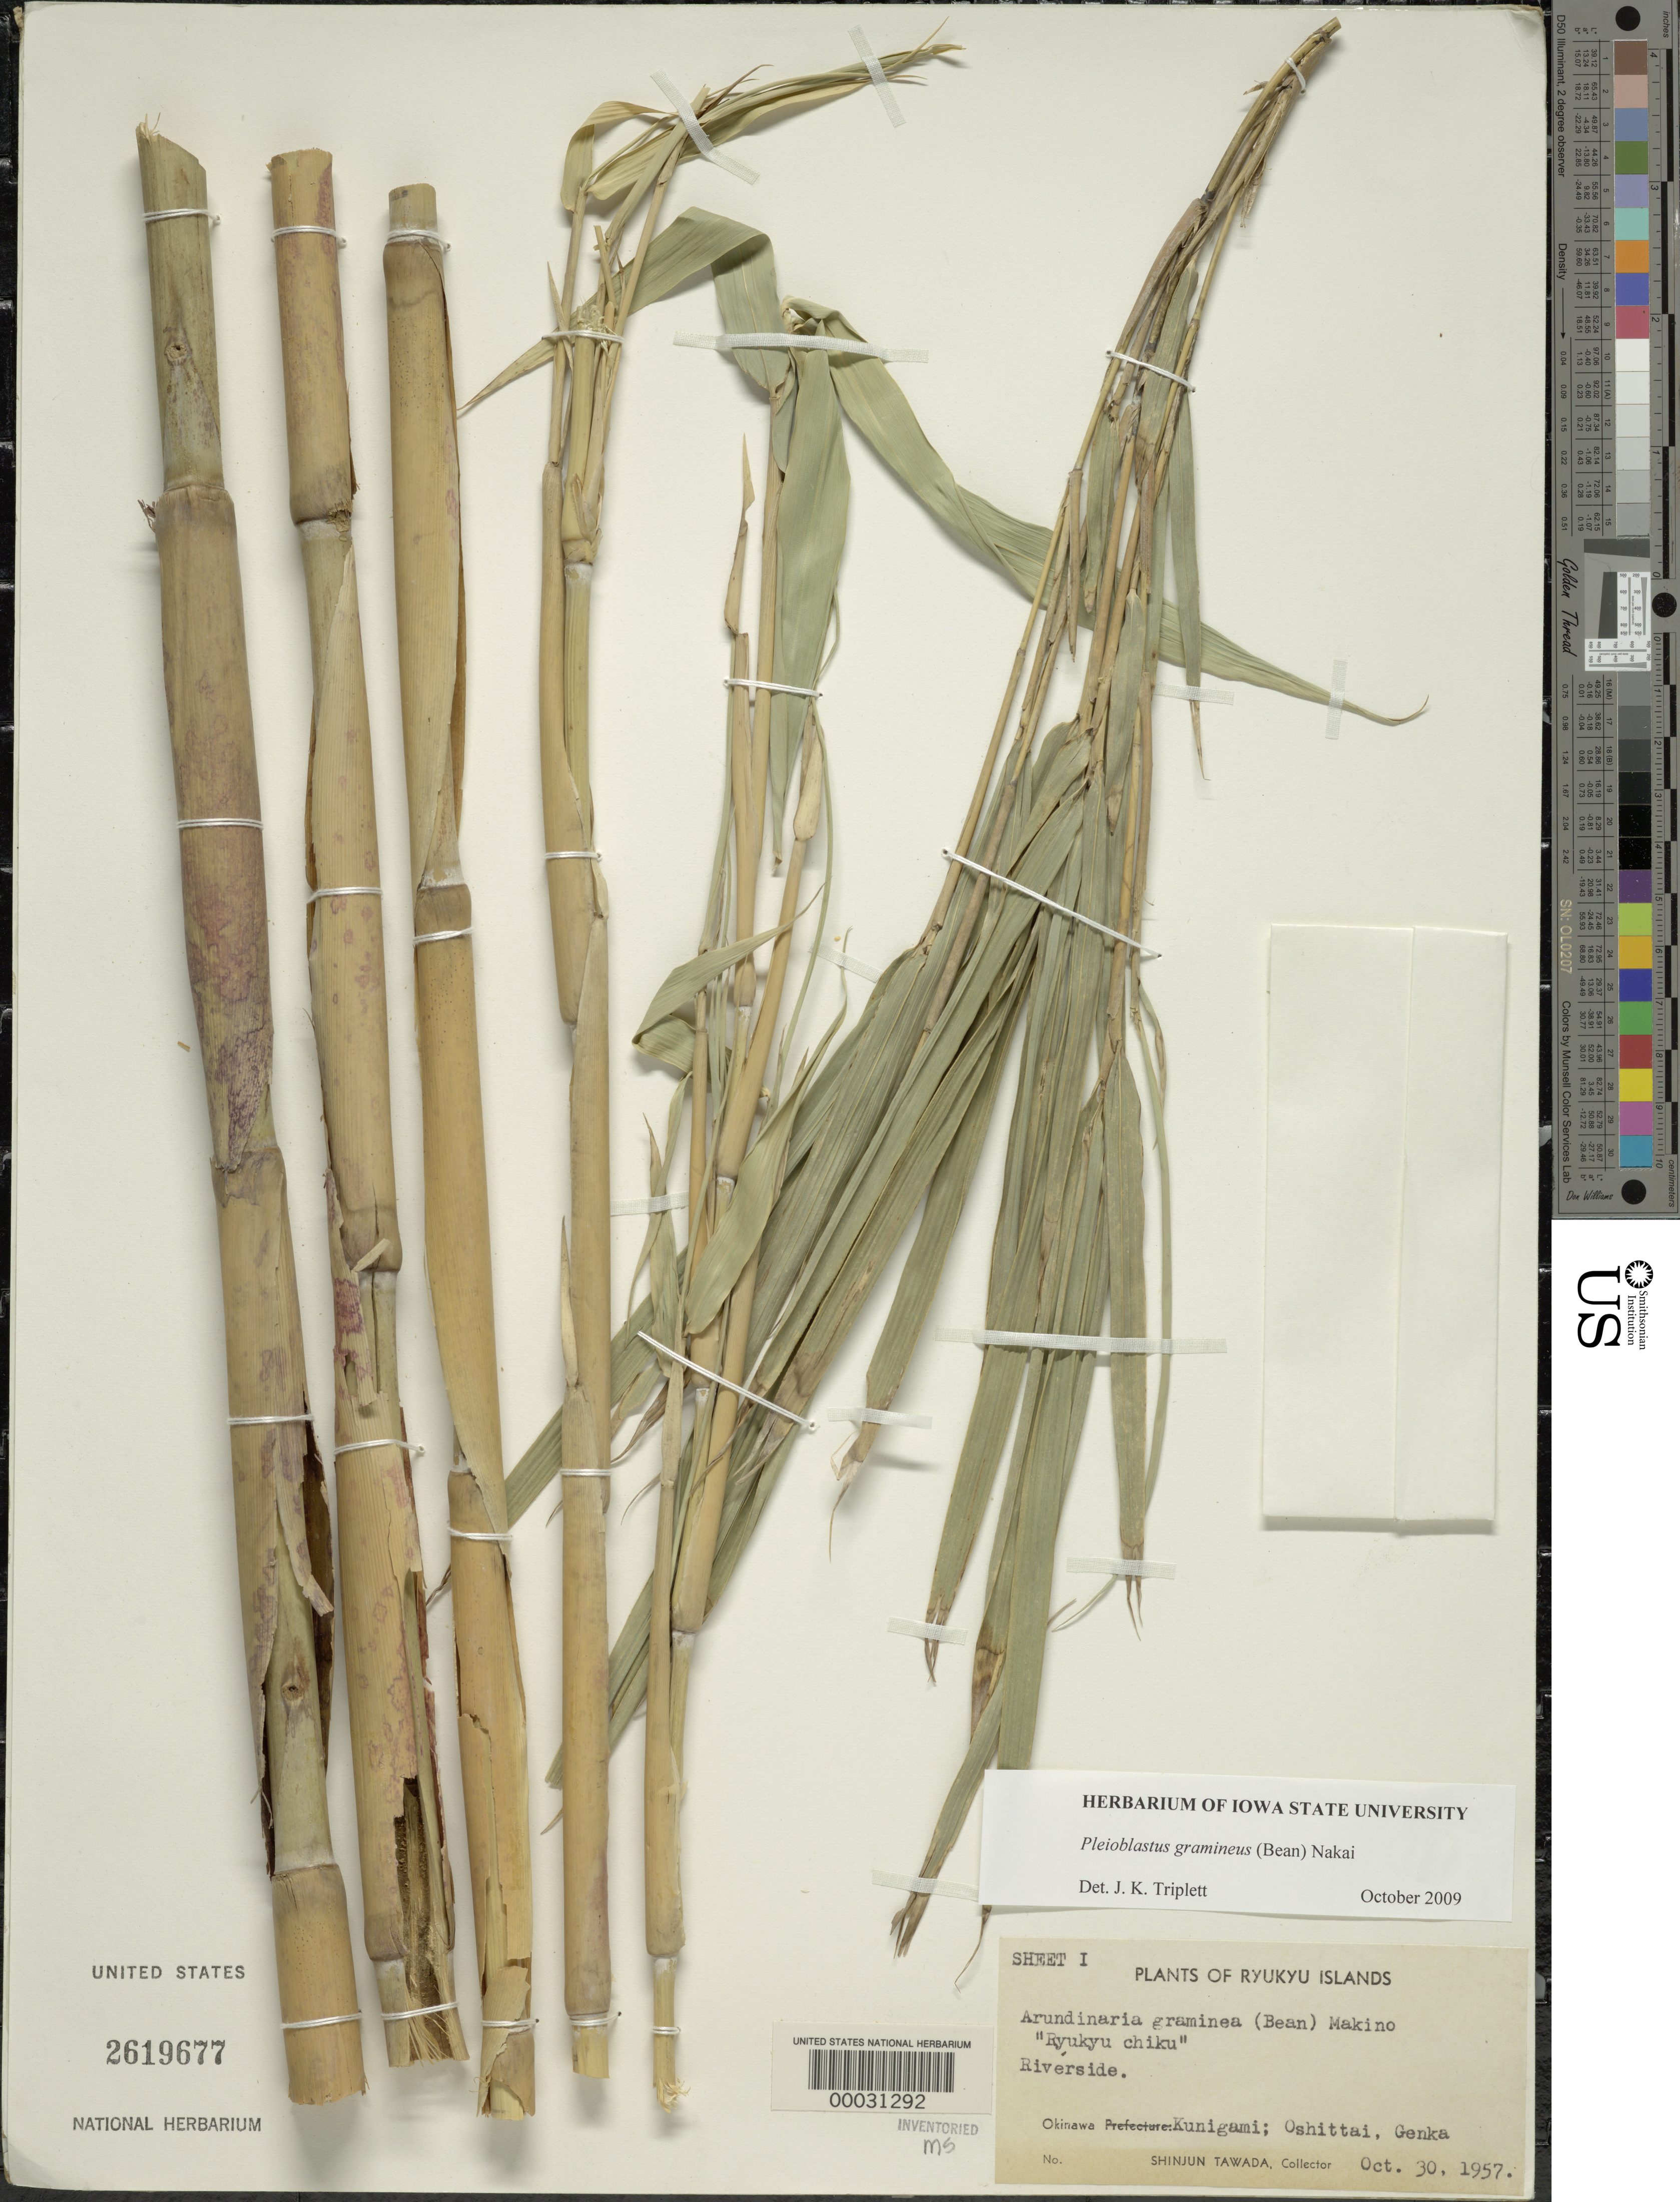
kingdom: Plantae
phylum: Tracheophyta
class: Liliopsida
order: Poales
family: Poaceae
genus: Pleioblastus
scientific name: Pleioblastus gramineus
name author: (Bean) Nakai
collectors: S. Tawada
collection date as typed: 30 Oct 1957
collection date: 1957-10-30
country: Japan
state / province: Okinawa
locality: Oshittai, genka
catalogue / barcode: US 2619677